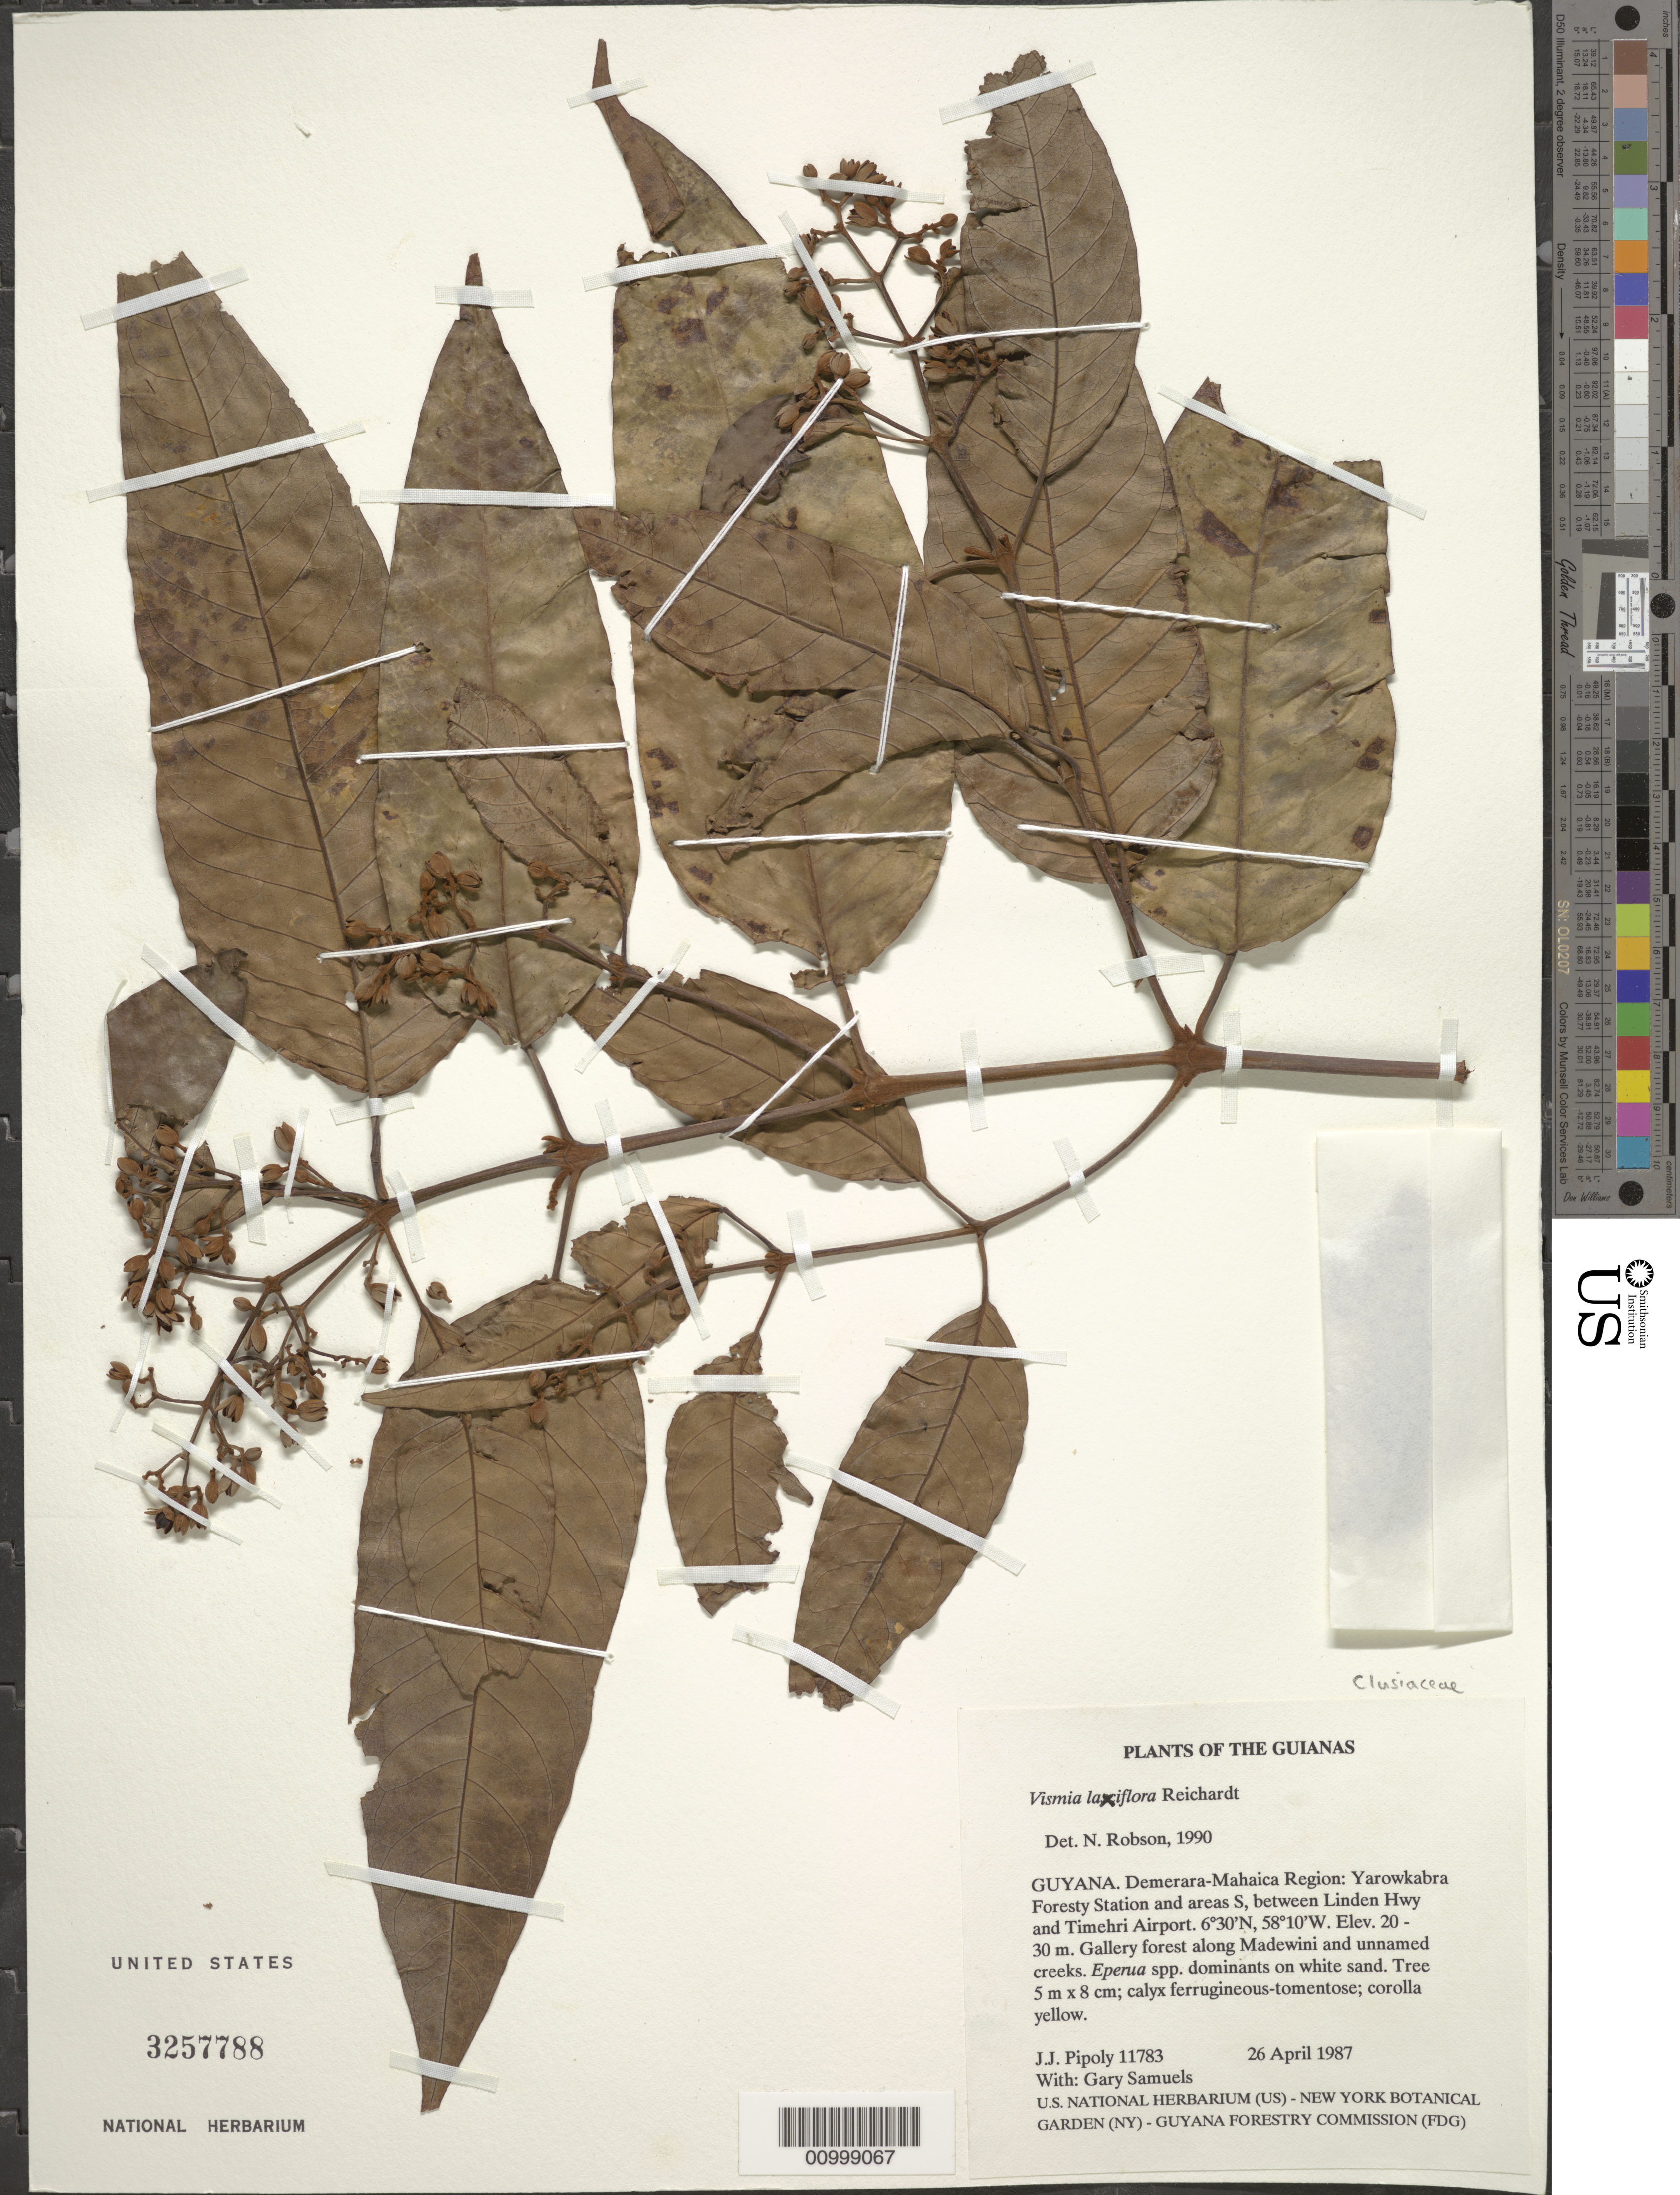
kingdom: Plantae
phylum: Tracheophyta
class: Magnoliopsida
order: Malpighiales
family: Hypericaceae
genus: Vismia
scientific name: Vismia laxiflora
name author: Reichardt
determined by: Robson, Norman K. B.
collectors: J. J. Pipoly & G. Bacchus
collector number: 11783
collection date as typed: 26 April 1987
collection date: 1987-04-26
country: Guyana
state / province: Demerara-Mahaica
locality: Yarowkabra Forestry Station and areas S, between Linden Hwy and Timehri Airport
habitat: Gallery forest along Madewini and unnamed creeks. Eperua spp. dominants on white sand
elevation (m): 20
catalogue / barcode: US 3257788